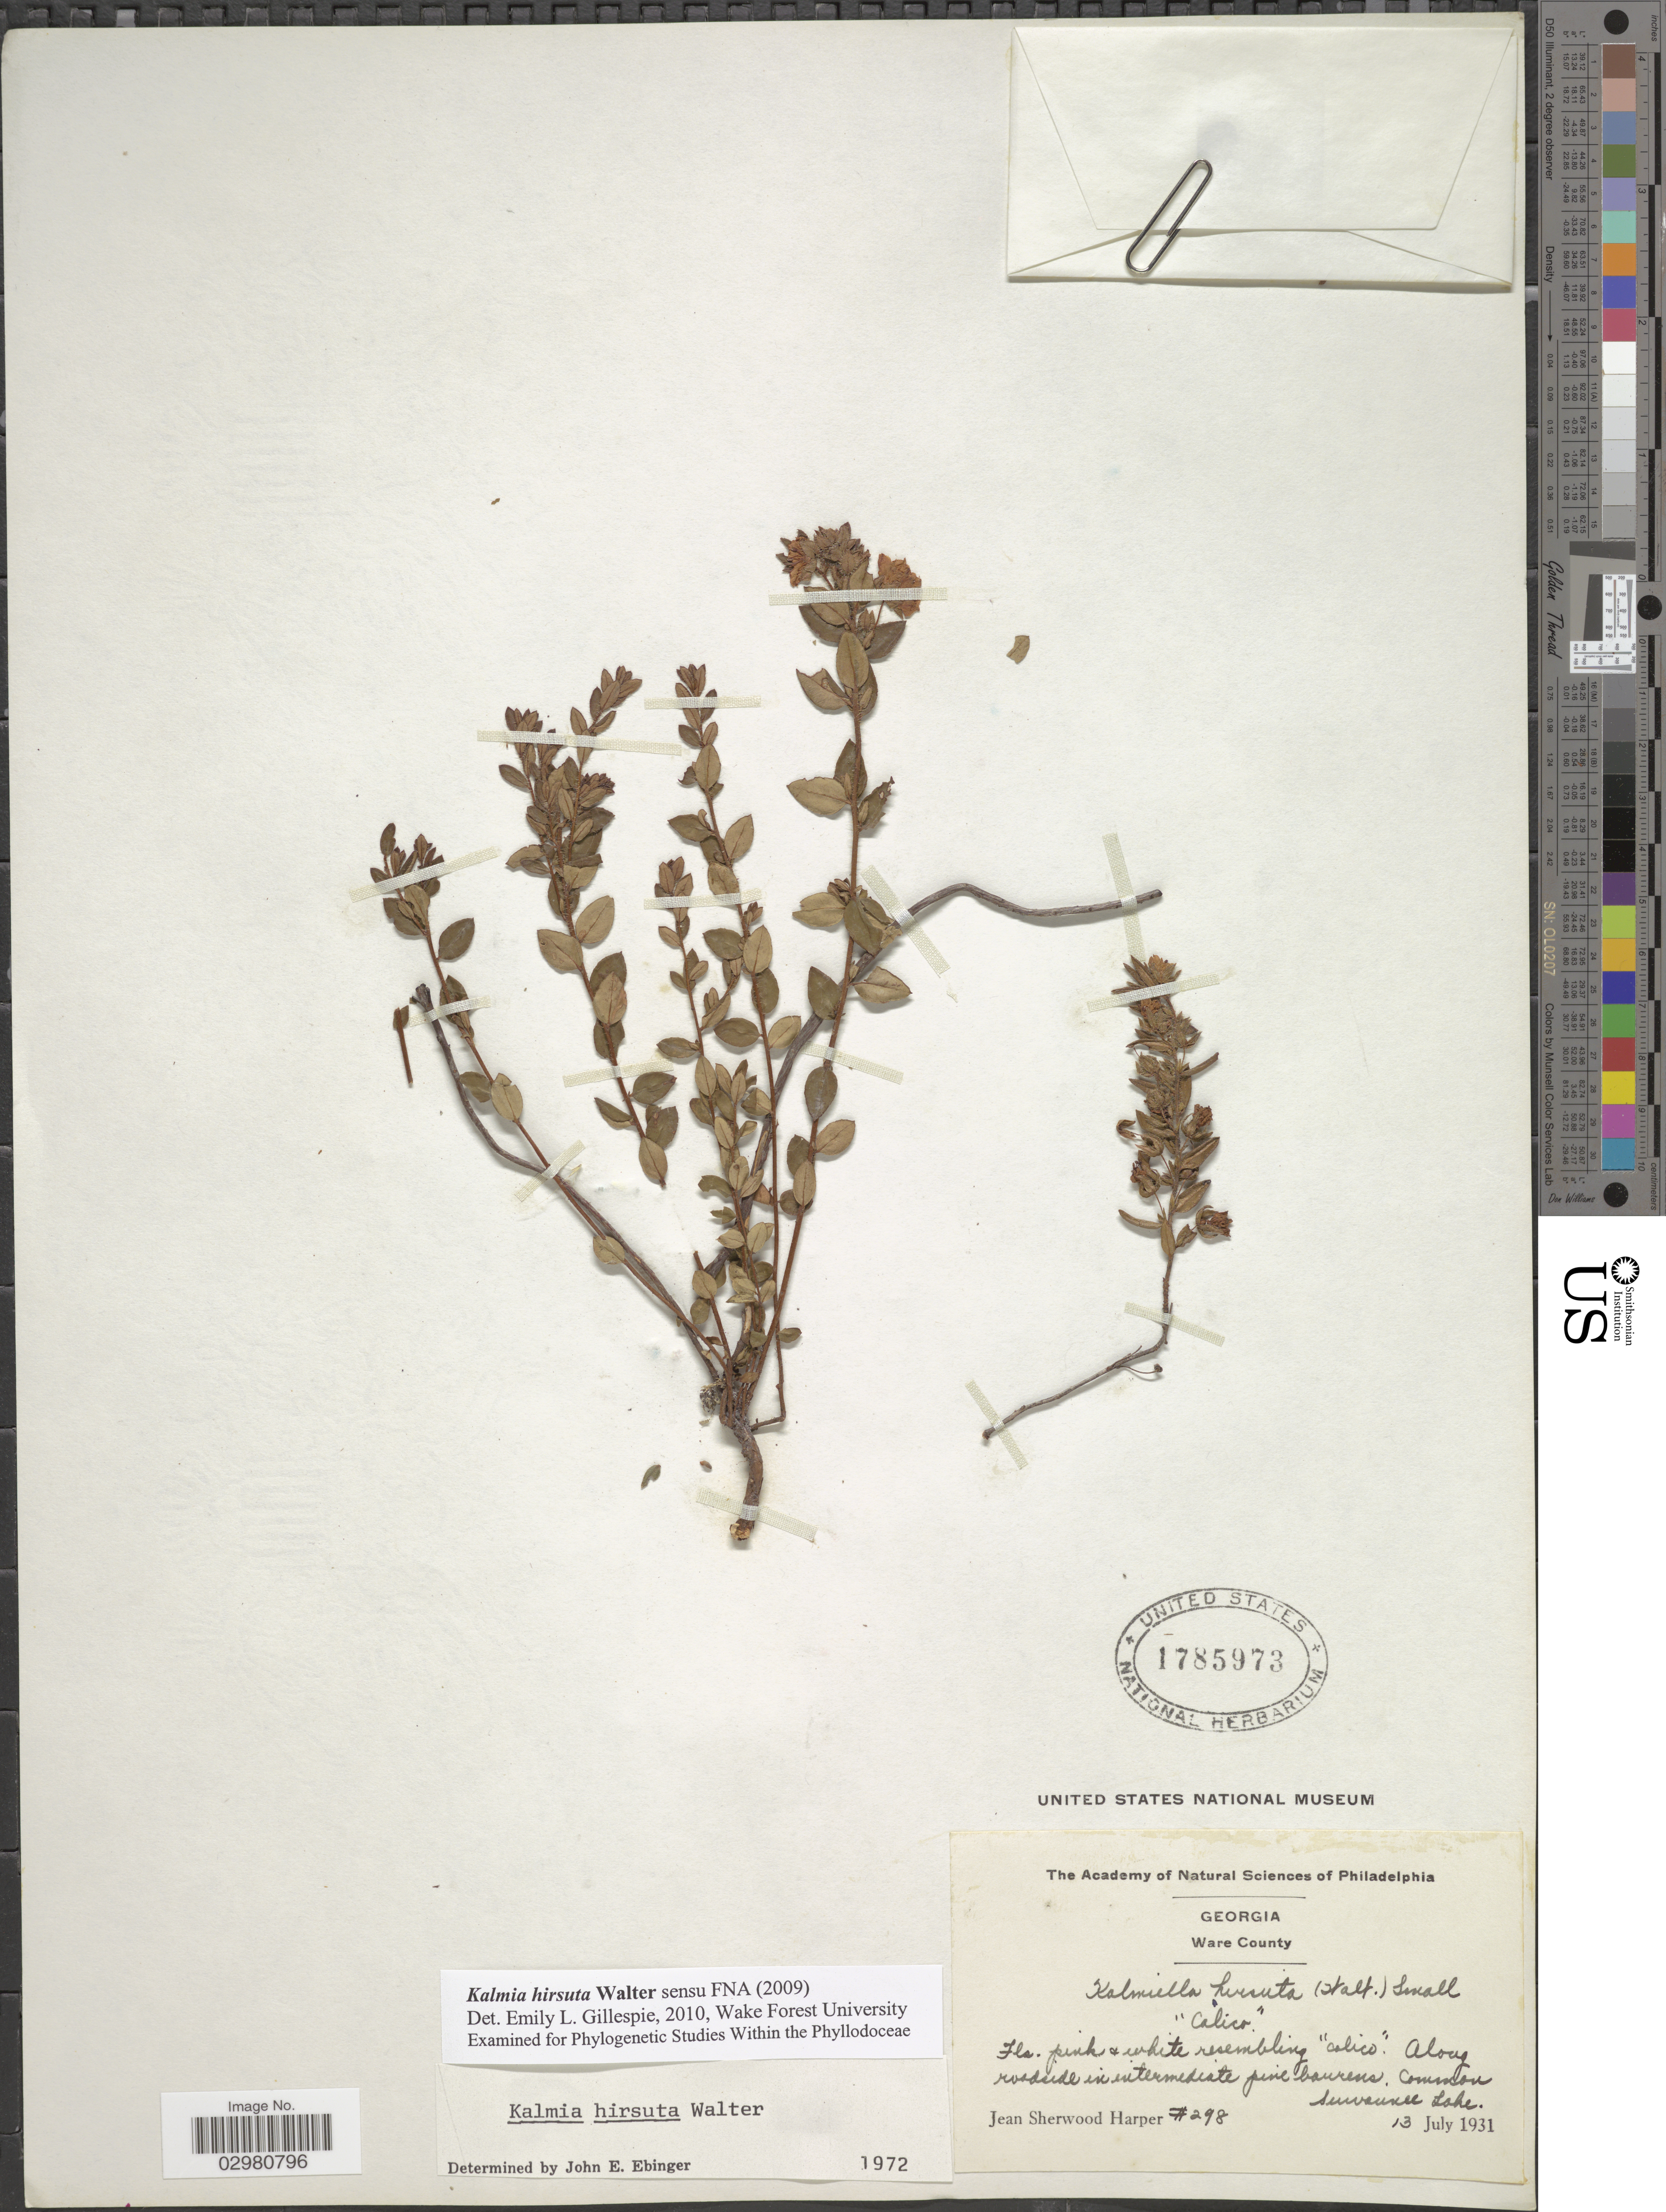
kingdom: Plantae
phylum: Tracheophyta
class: Magnoliopsida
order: Ericales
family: Ericaceae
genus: Kalmia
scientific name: Kalmia hirsuta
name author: Walter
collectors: J. Harper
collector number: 298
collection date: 1931-07-13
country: United States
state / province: Georgia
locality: Ware County.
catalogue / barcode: US 1785973